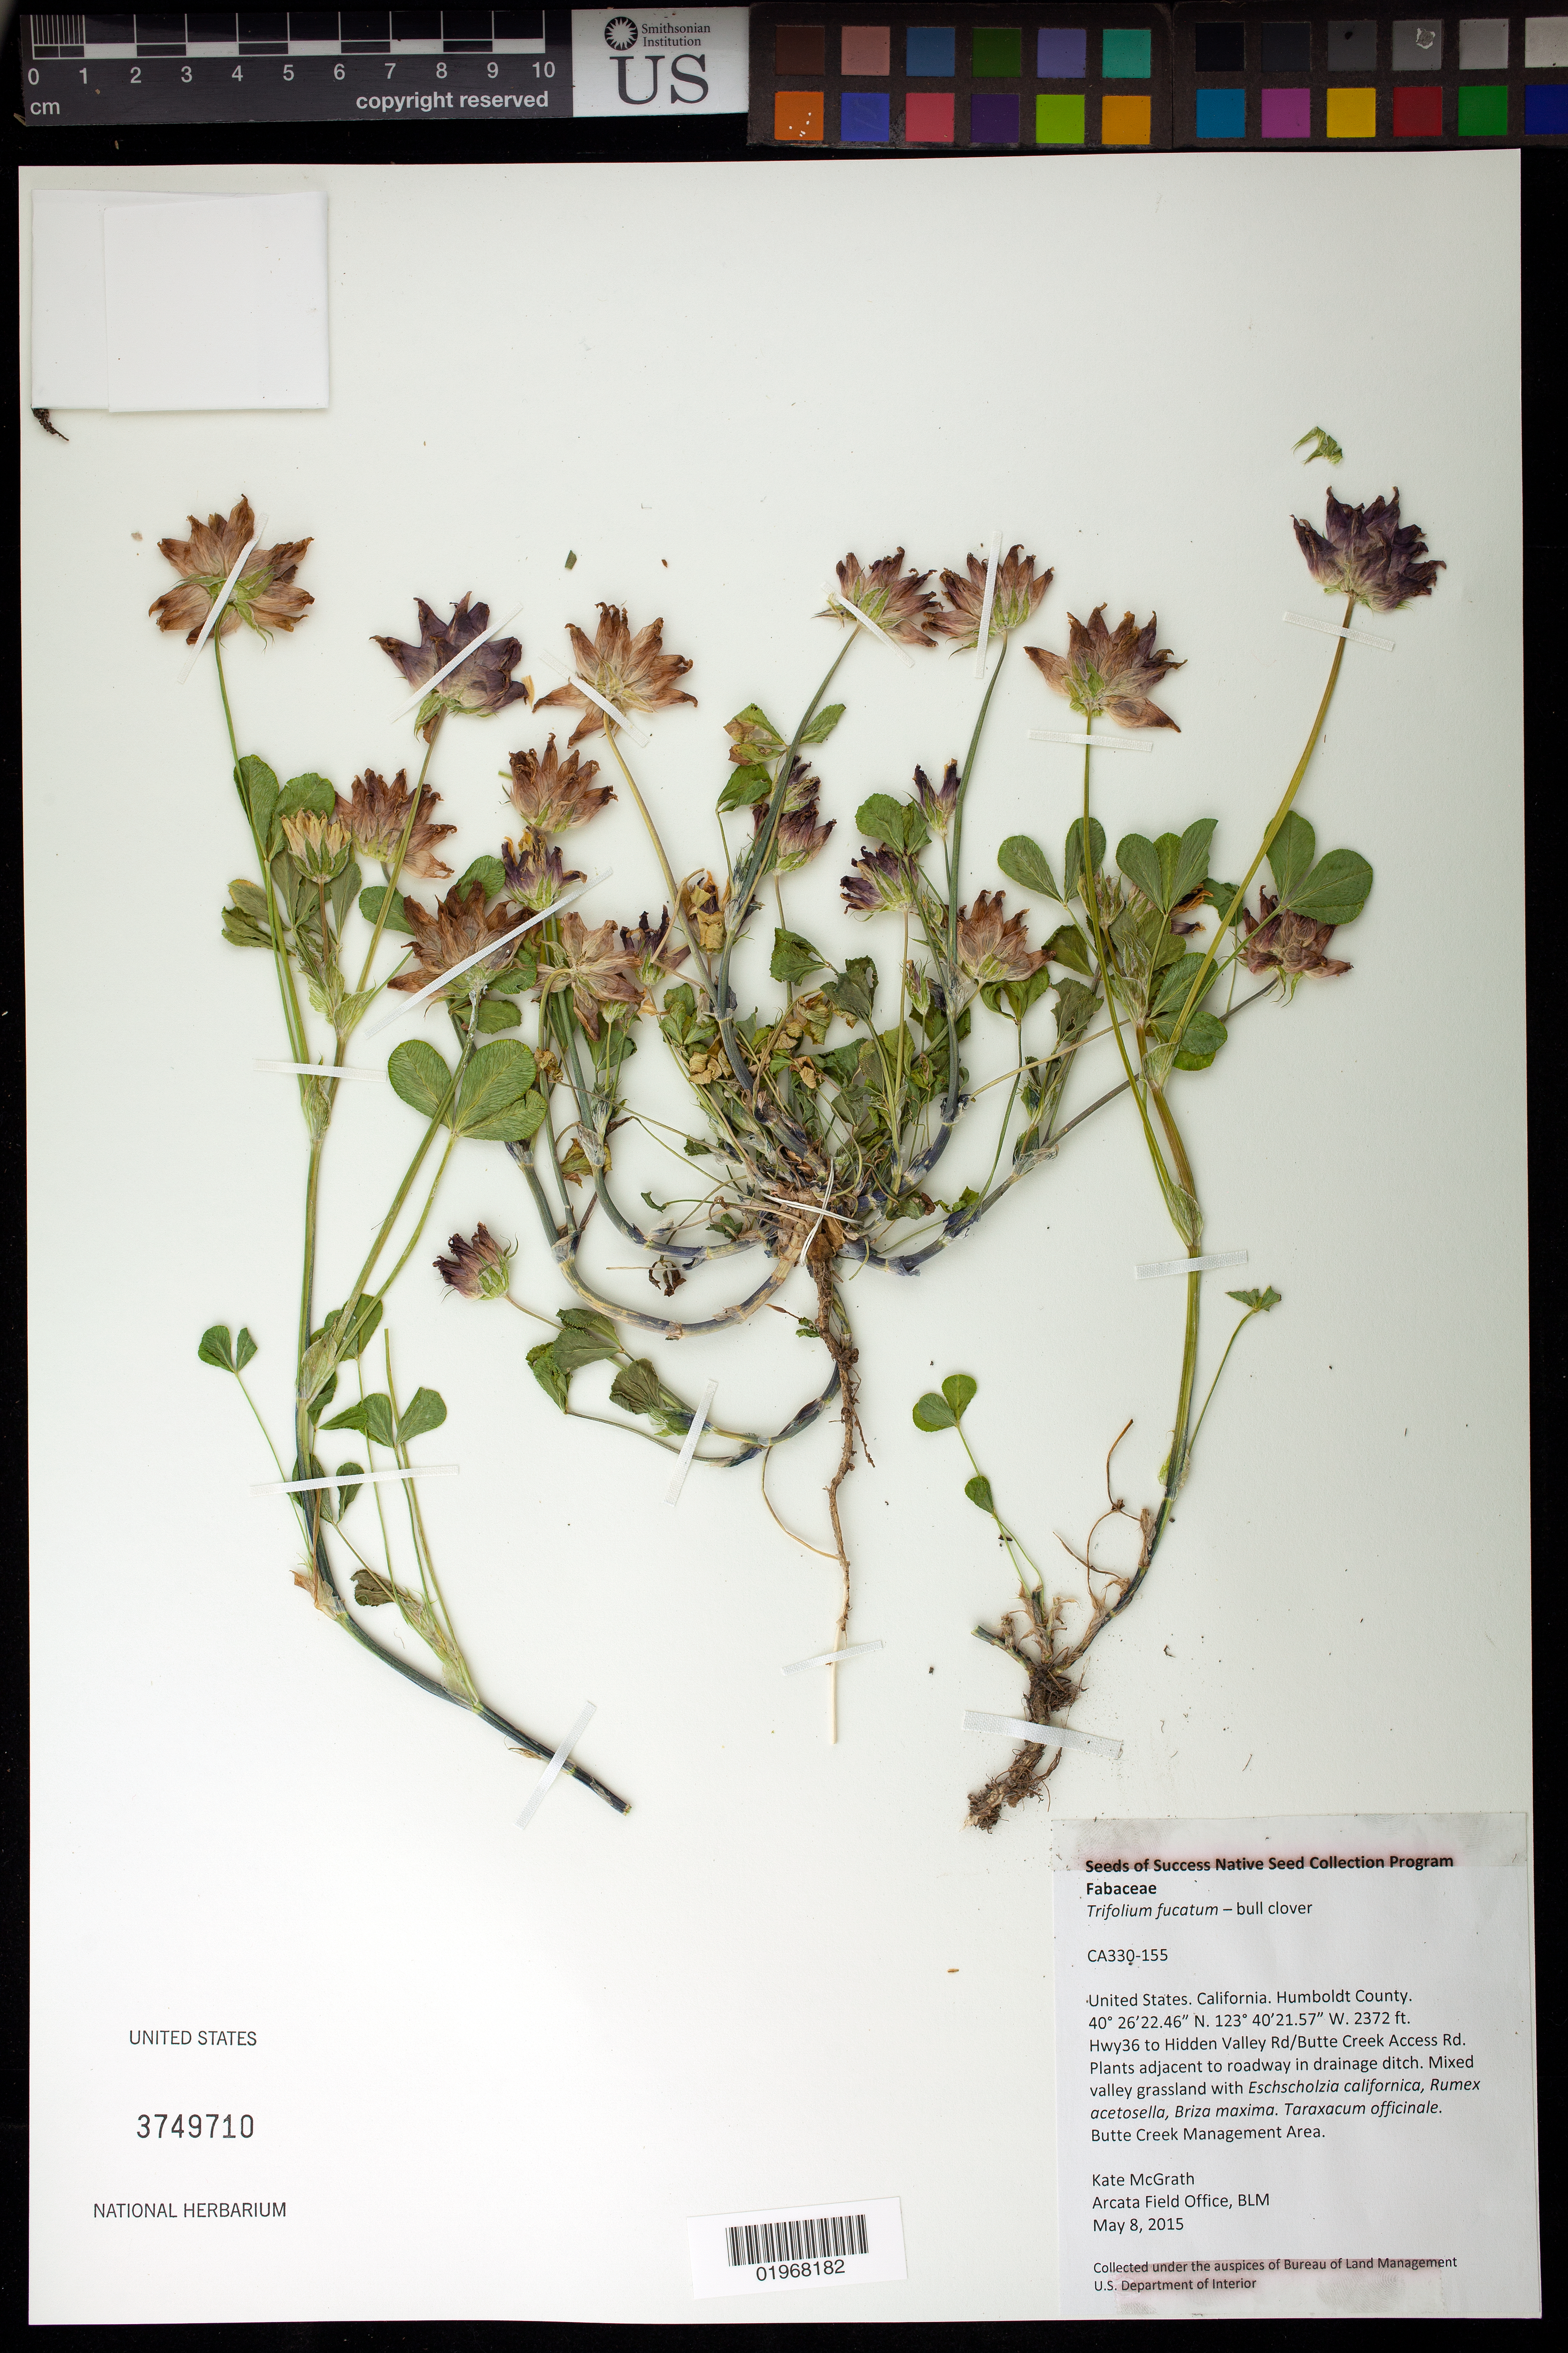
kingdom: Plantae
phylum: Tracheophyta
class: Magnoliopsida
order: Fabales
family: Fabaceae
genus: Trifolium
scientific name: Trifolium fucatum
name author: Lindl.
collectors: K. McGrath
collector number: CA330-155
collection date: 2015-05-08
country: United States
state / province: California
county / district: Humbolt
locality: Butte Creek, Butte Creek Access Rd/Hidden Valley Rd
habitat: Valley grassland/prairie in wet drainage area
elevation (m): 723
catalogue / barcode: US 3749710